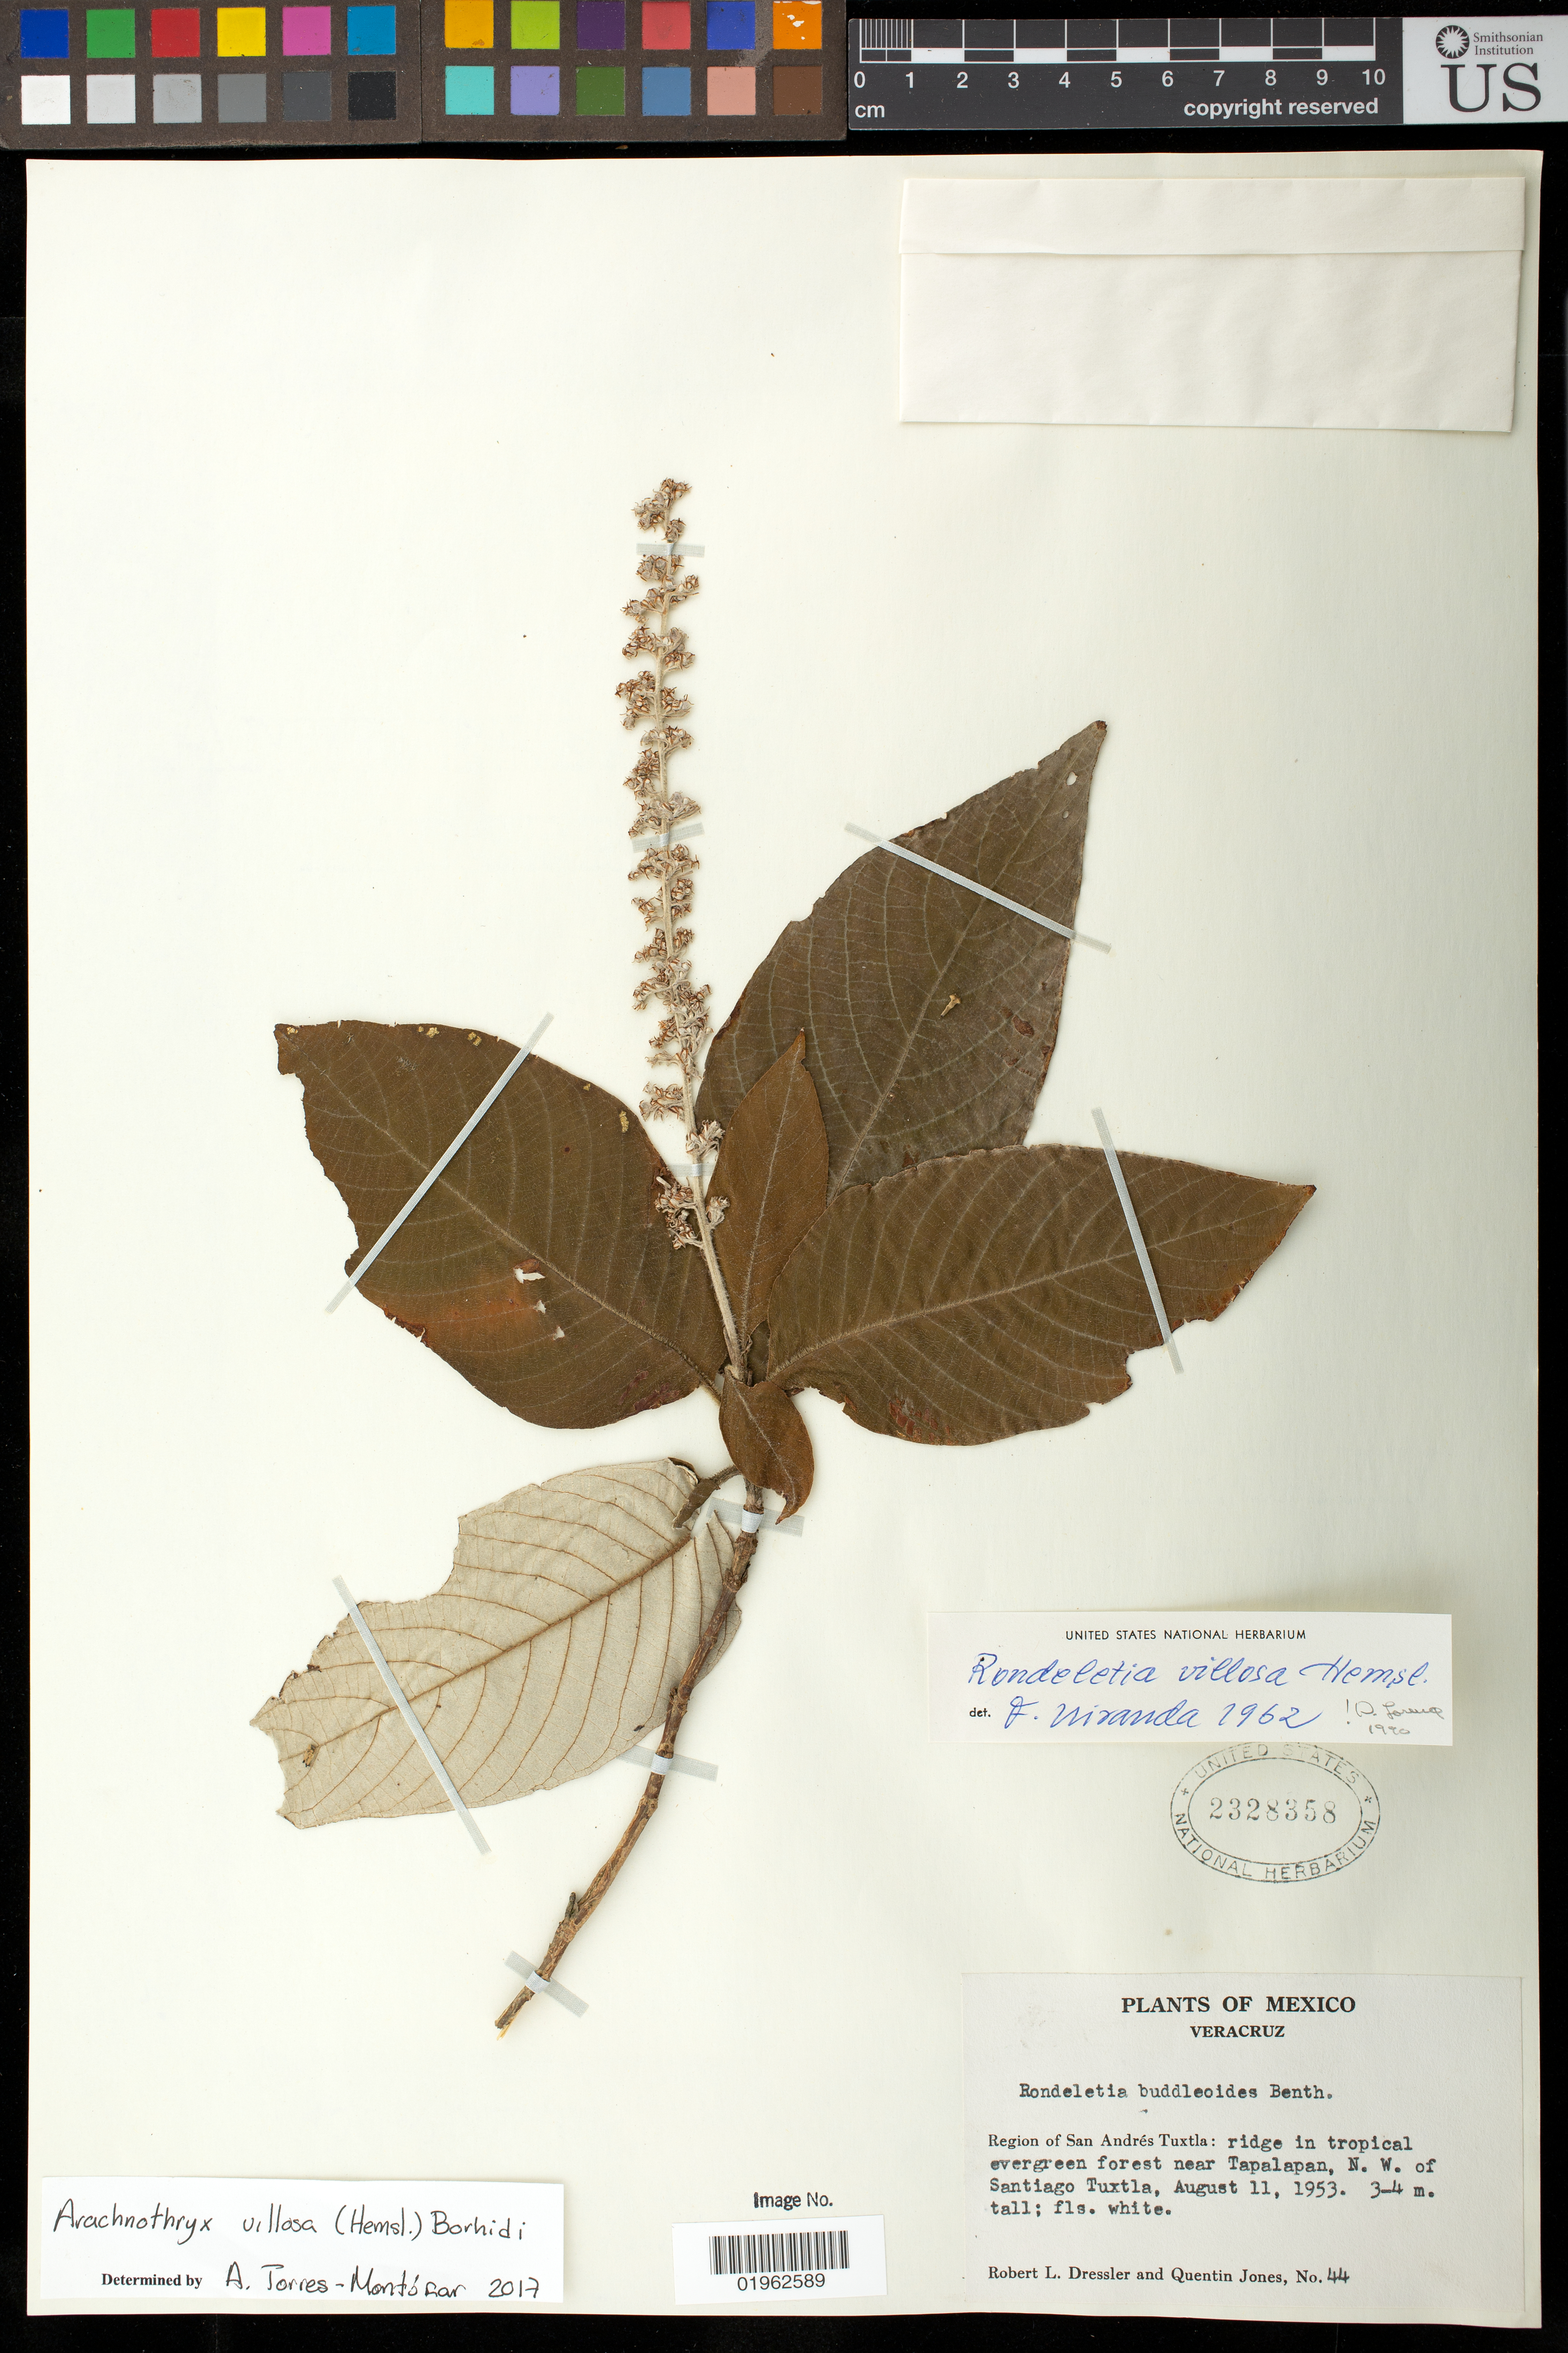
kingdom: Plantae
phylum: Tracheophyta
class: Magnoliopsida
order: Gentianales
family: Rubiaceae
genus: Arachnothryx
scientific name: Arachnothryx villosa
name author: (Hemsl.) Borhidi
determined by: Torres Montufar, J. A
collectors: R. Dressler & Q. Jones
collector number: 44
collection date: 1953-08-11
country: Mexico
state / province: Veracruz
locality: Region of San Andrés Tuxtla: near Tapalapan, N.W. of Santiago Tuxtla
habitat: ridge in tropical evergreen forest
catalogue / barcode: US 2328358